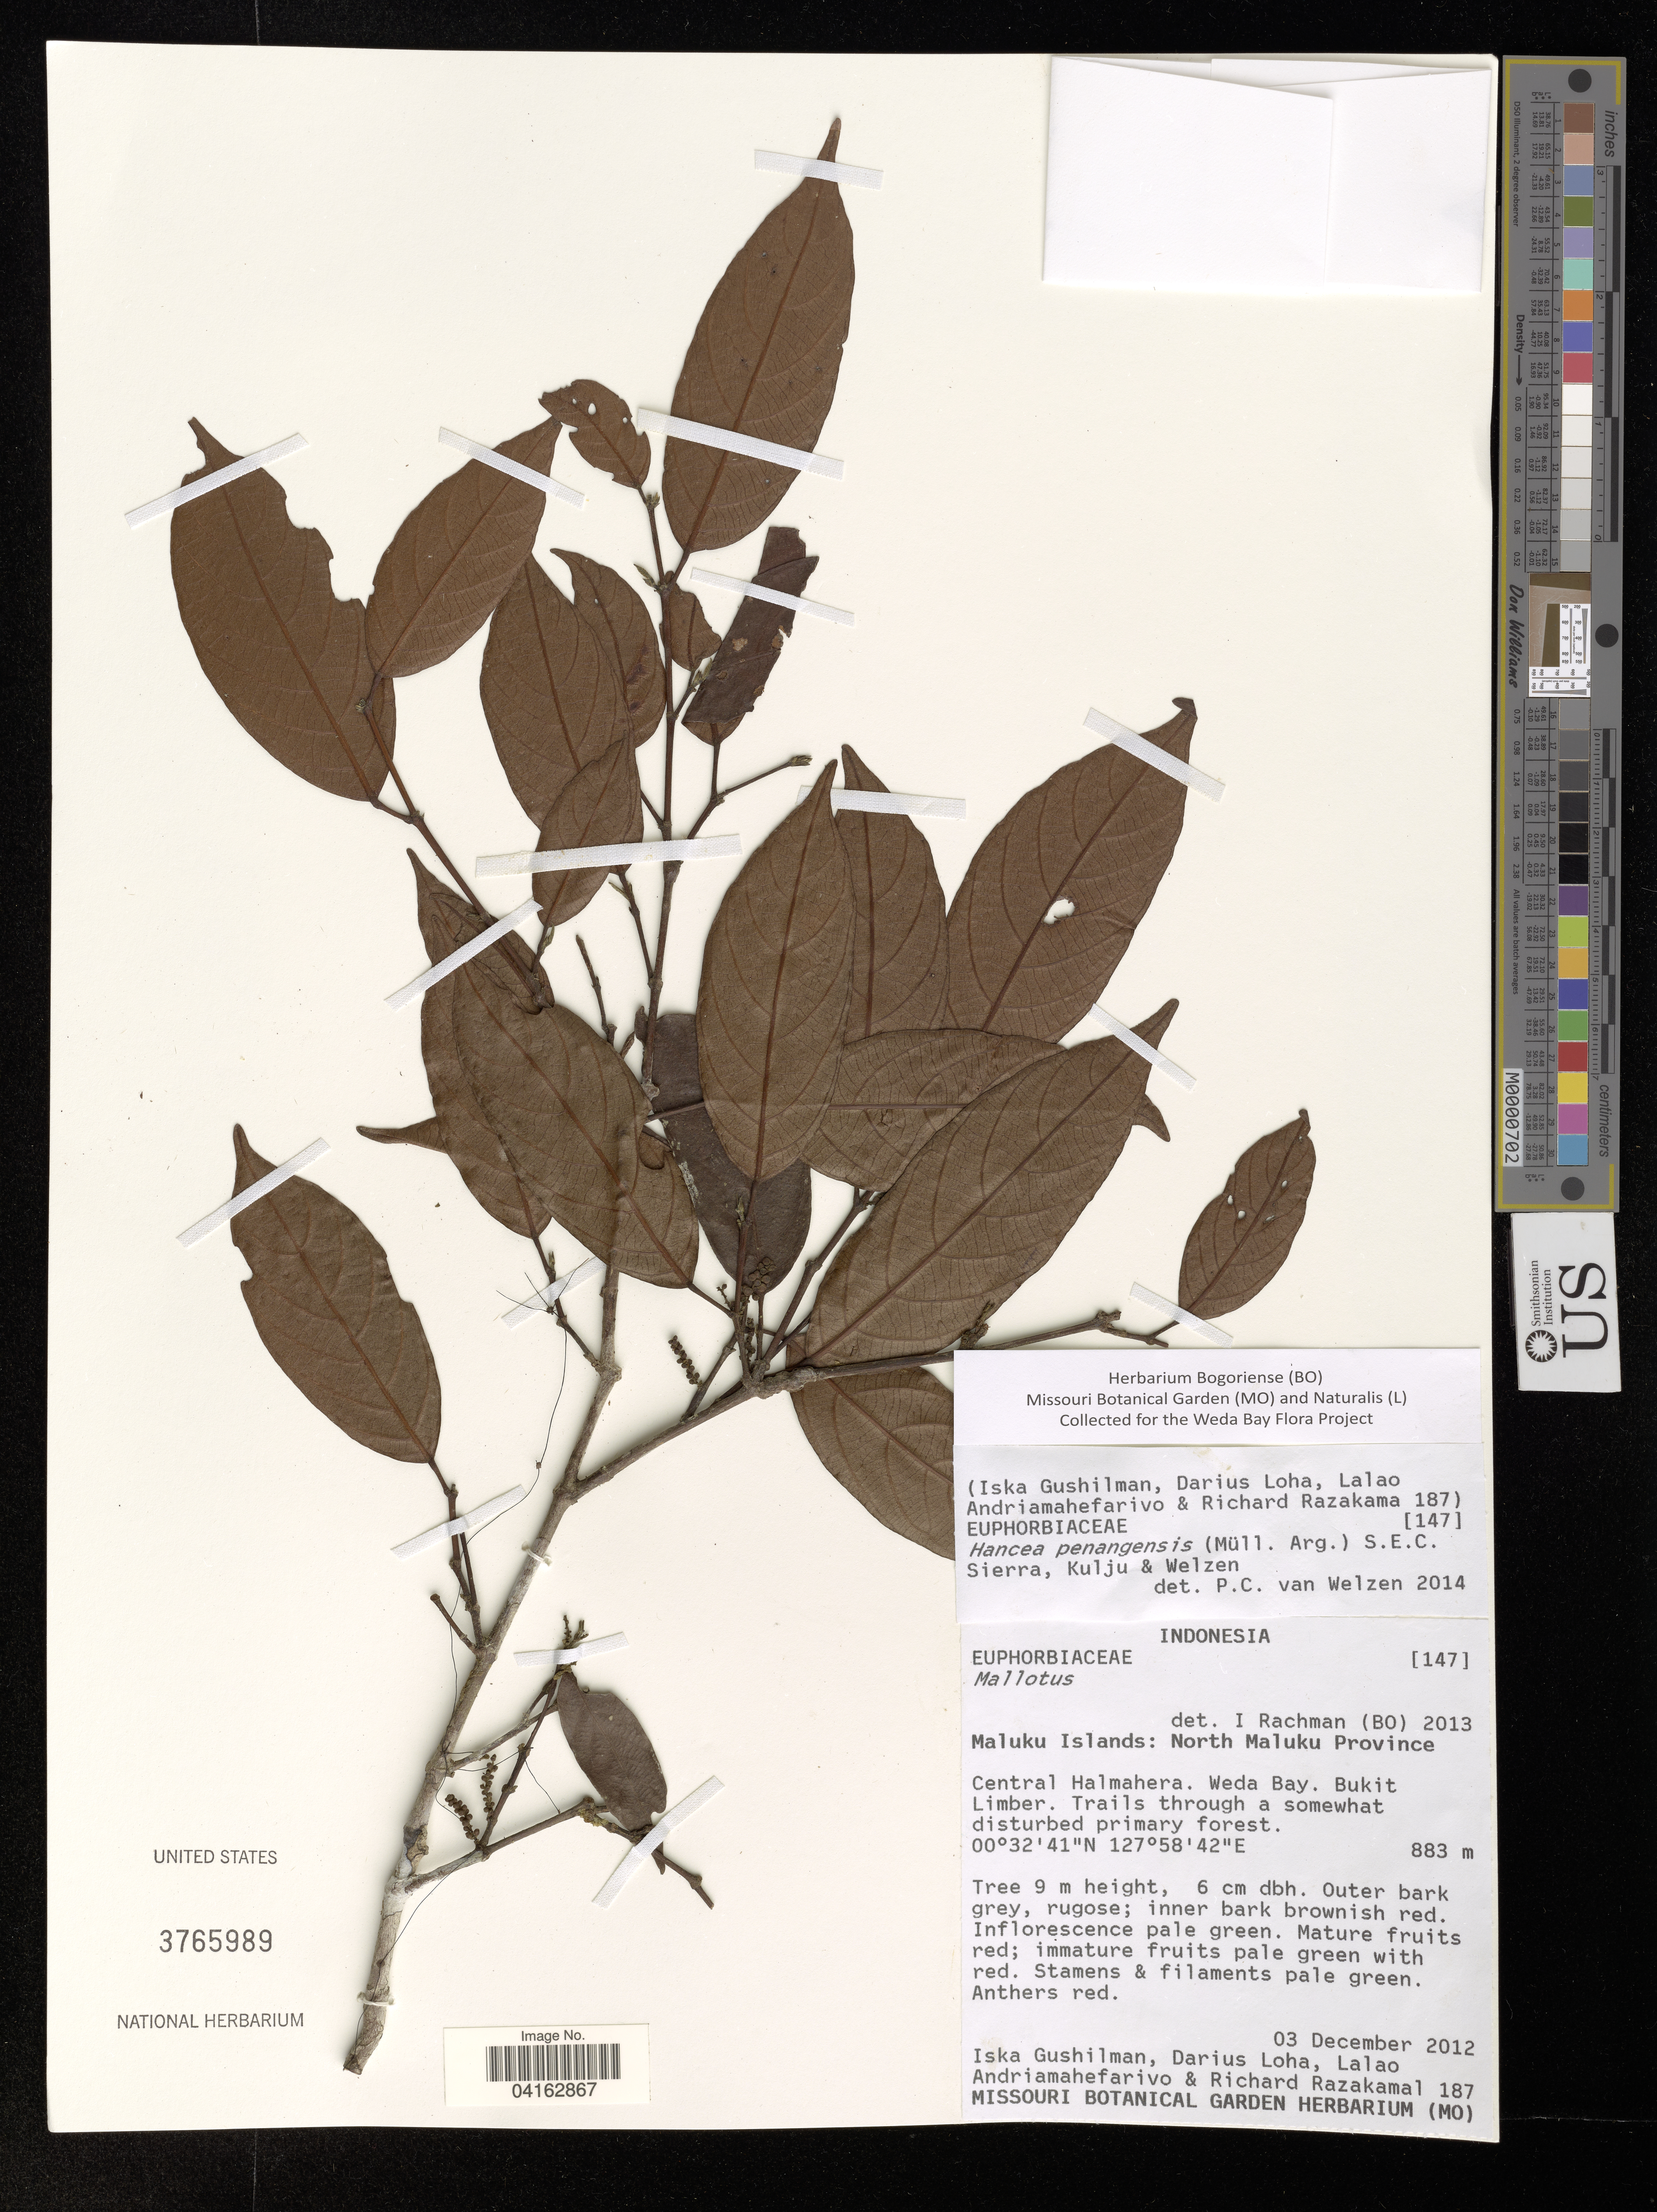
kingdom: Plantae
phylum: Tracheophyta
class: Magnoliopsida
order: Malpighiales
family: Euphorbiaceae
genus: Hancea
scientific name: Hancea penangensis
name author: (Müll. Arg.) S.E.C. Sierra et al.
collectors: I. Gushilman, D. Loha, L. Andriamahefarivo & R. Razakamalala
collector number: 187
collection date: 2012-12-03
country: Indonesia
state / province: Maluku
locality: Maluku Islands: North Maluku Province. Central Halmahera. Weda Bay. Bukit Limber. Trails through a somewhat disturbed primary forest.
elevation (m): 883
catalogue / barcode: US 3765989